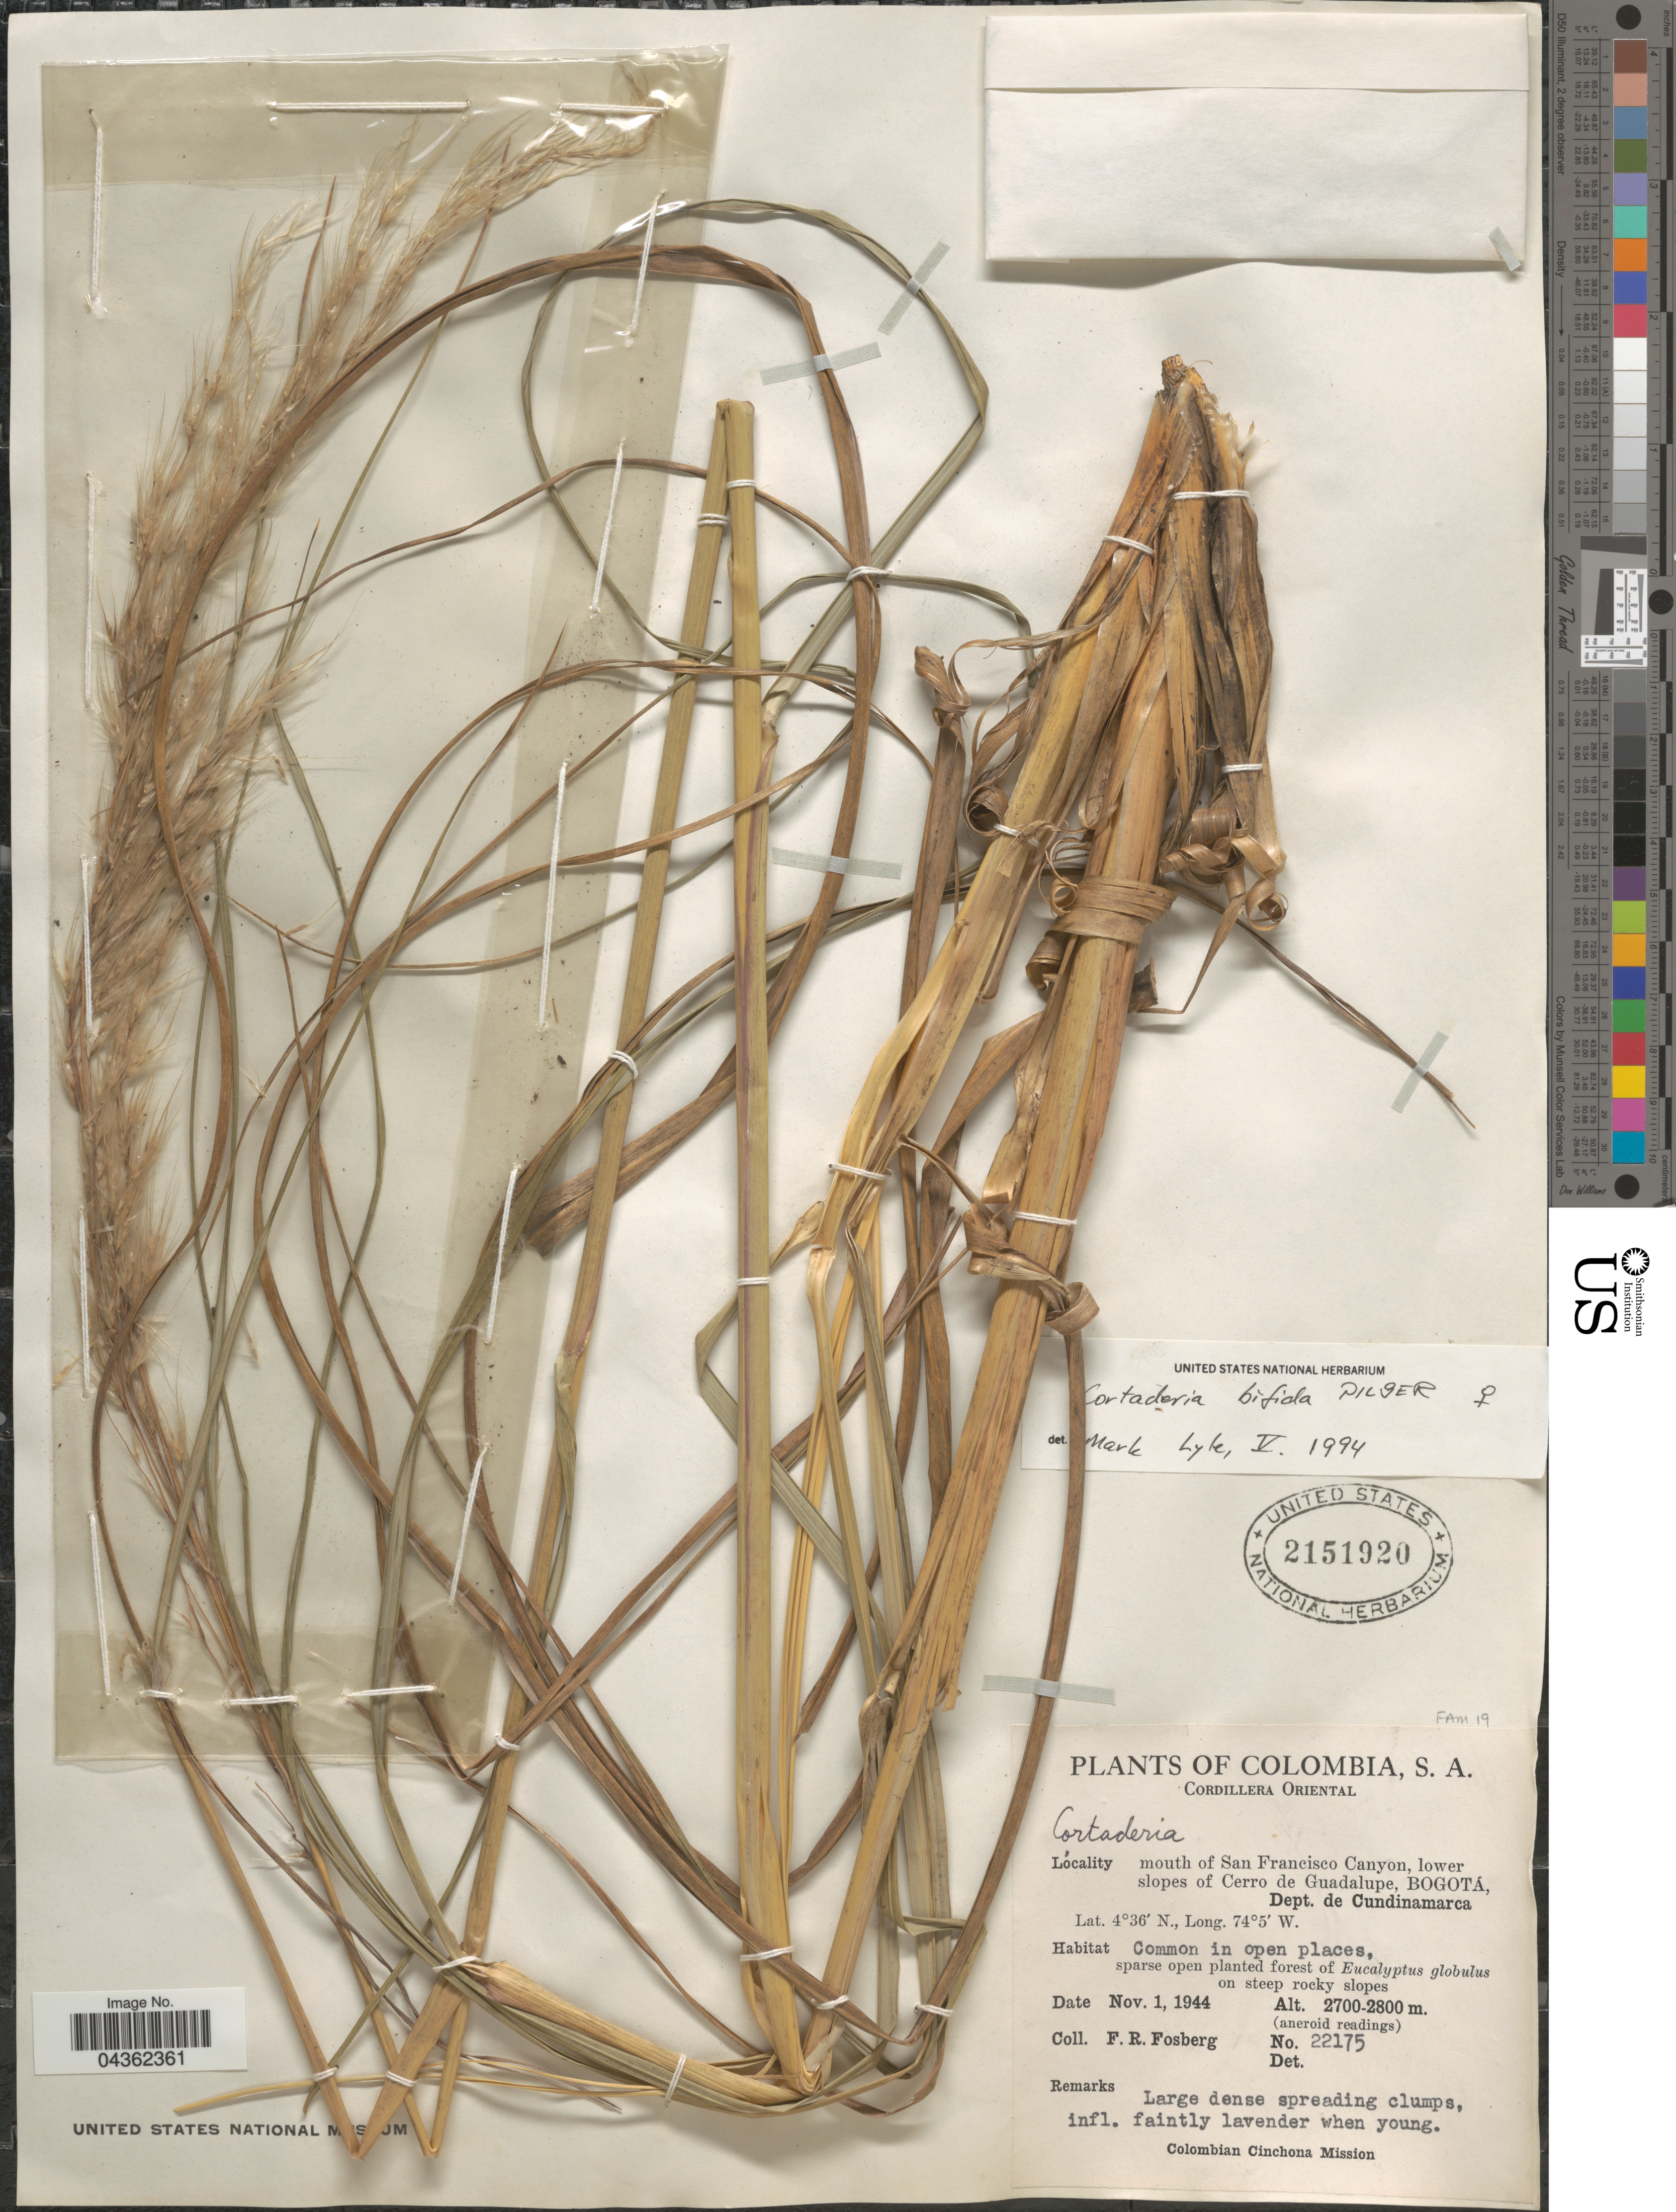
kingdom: Plantae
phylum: Tracheophyta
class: Liliopsida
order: Poales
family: Poaceae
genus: Cortaderia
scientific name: Cortaderia bifida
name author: Pilg.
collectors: F. R. Fosberg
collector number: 22175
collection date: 1944-11-01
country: Colombia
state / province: Cundinamarca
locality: Cordillera Oriental. Mouth of San Francisco Canyon, lower slopes of Cerro de Guadalupe, Bogotá, Dept. de Cundinamarca. Colombian Cinchona Mission.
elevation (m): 2700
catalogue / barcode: US 2151920